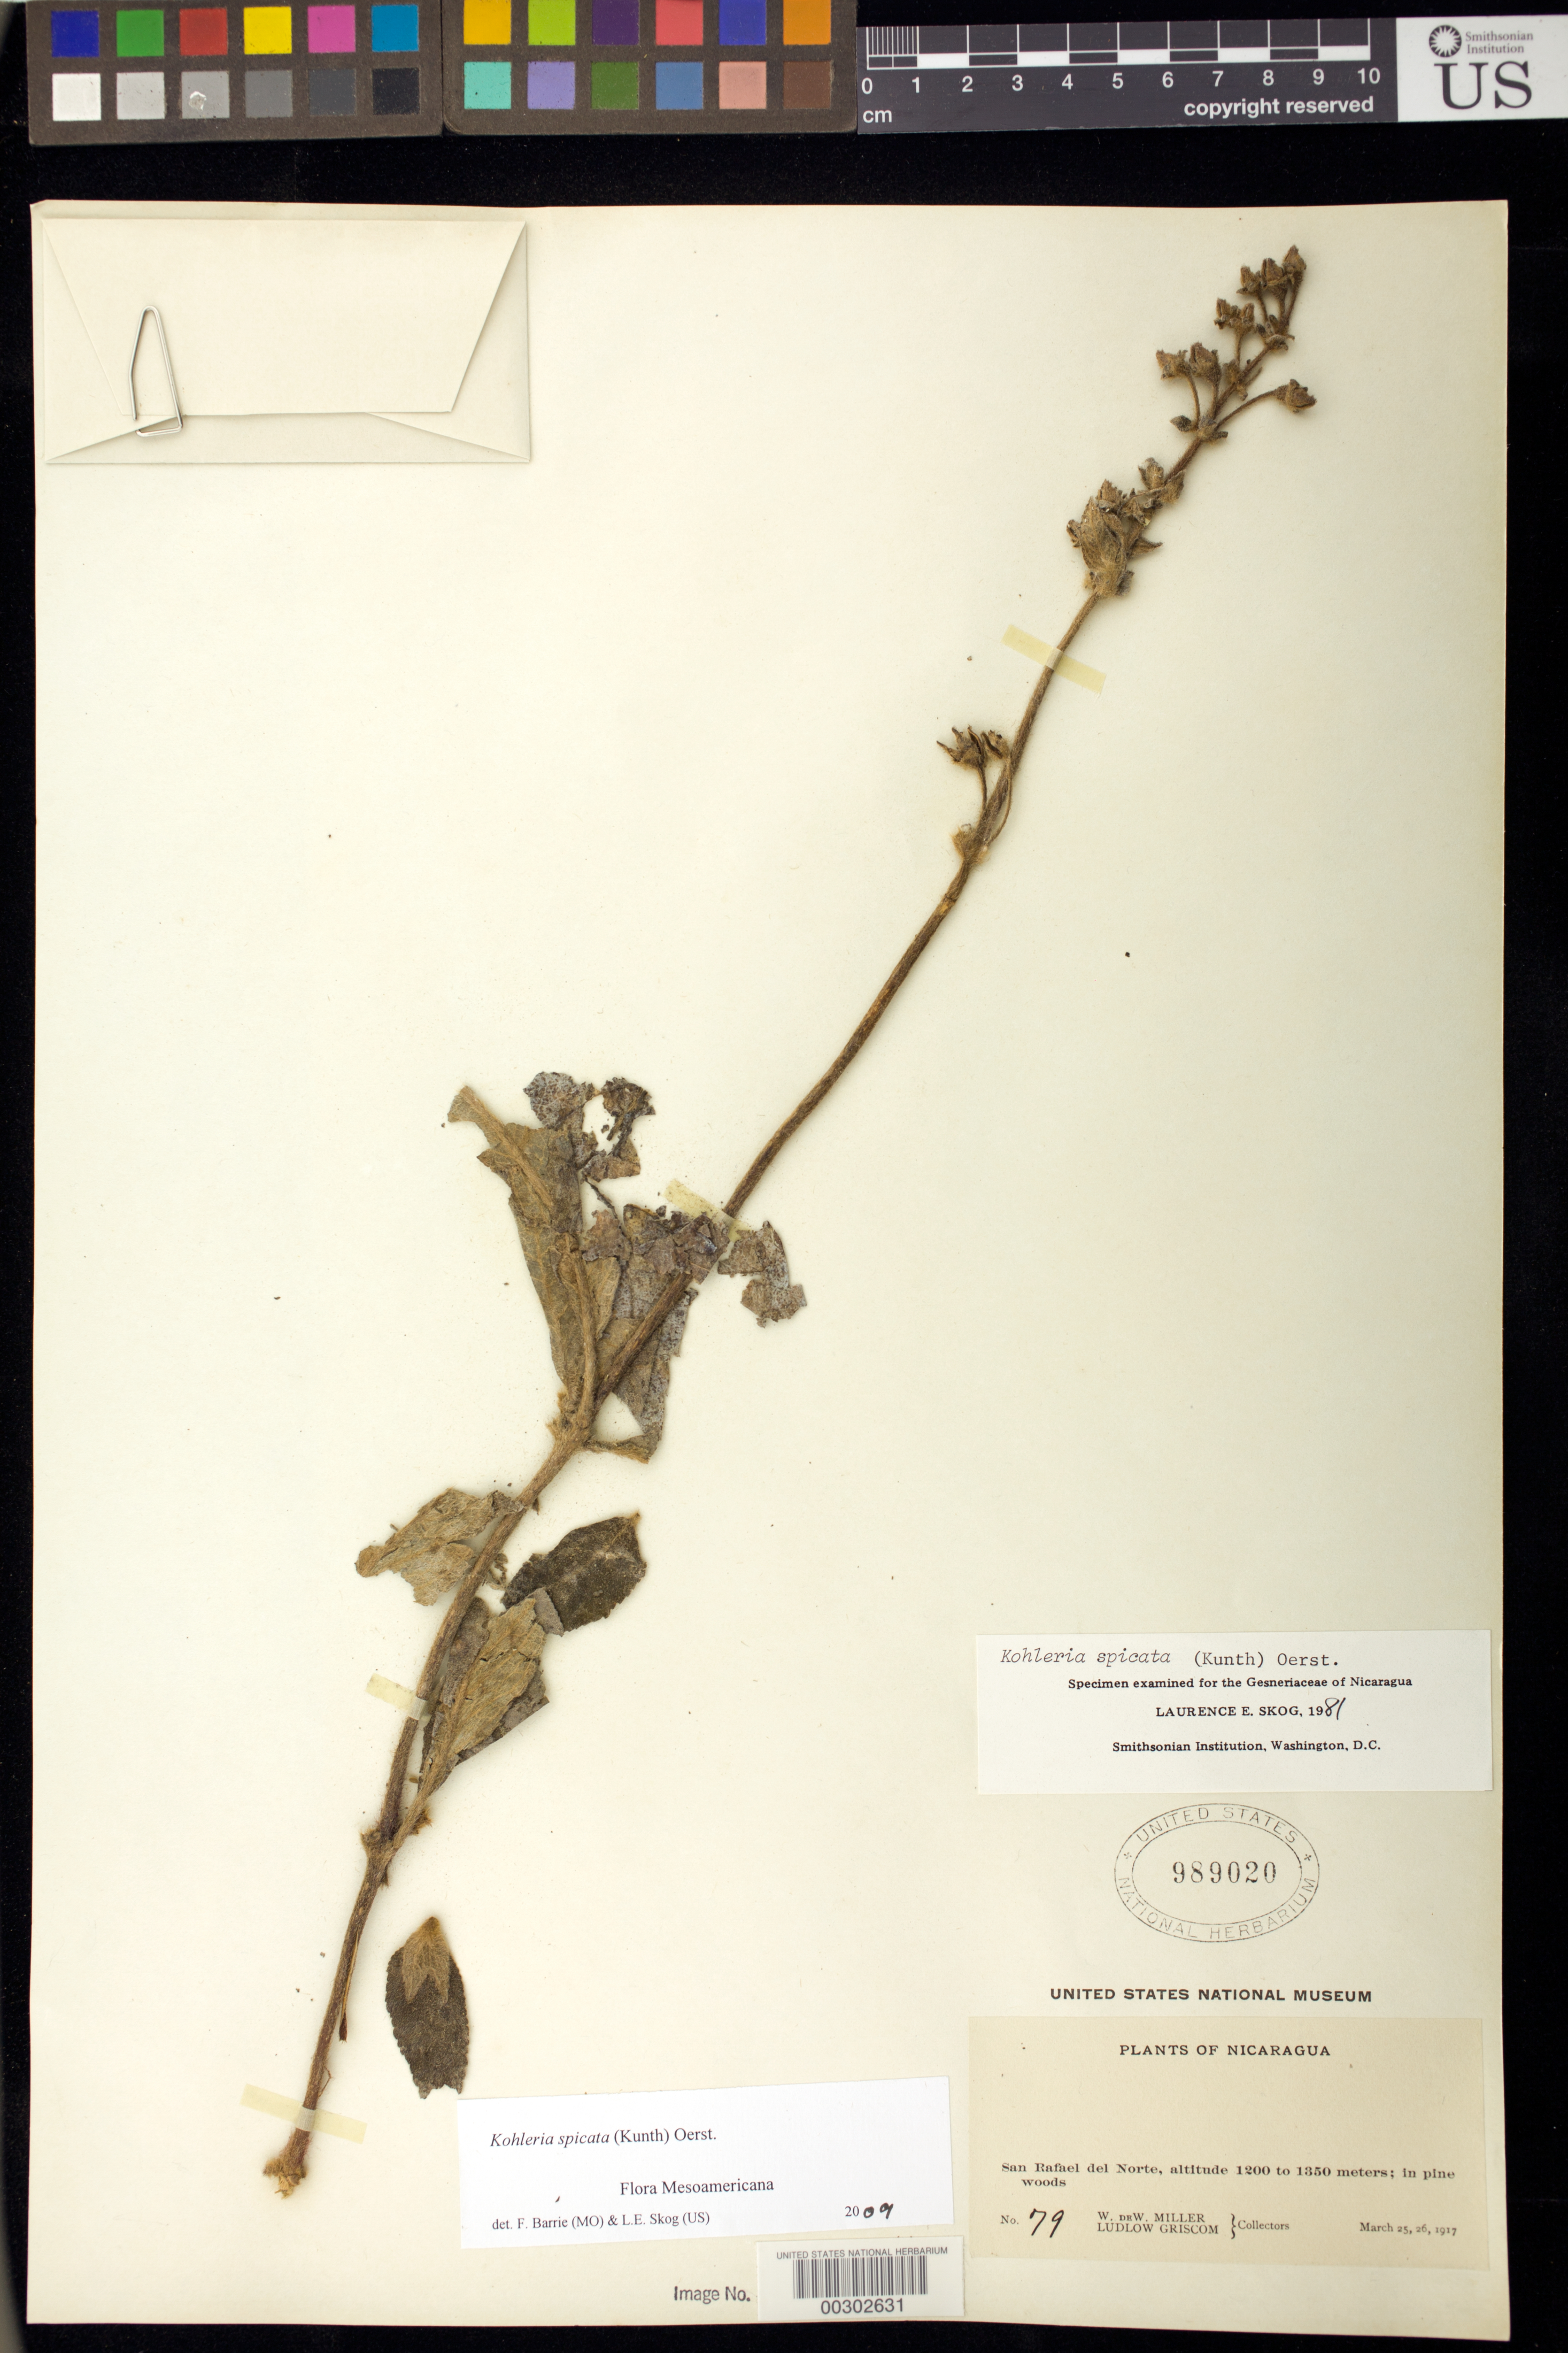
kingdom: Plantae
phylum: Tracheophyta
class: Magnoliopsida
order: Lamiales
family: Gesneriaceae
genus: Kohleria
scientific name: Kohleria spicata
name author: (Kunth) Oerst.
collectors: W. D. Miller & L. Griscom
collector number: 79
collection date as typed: Mar 1917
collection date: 1917-03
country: Nicaragua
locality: San Rafael del Norte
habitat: In pine woods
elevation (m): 1200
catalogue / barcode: US 989020